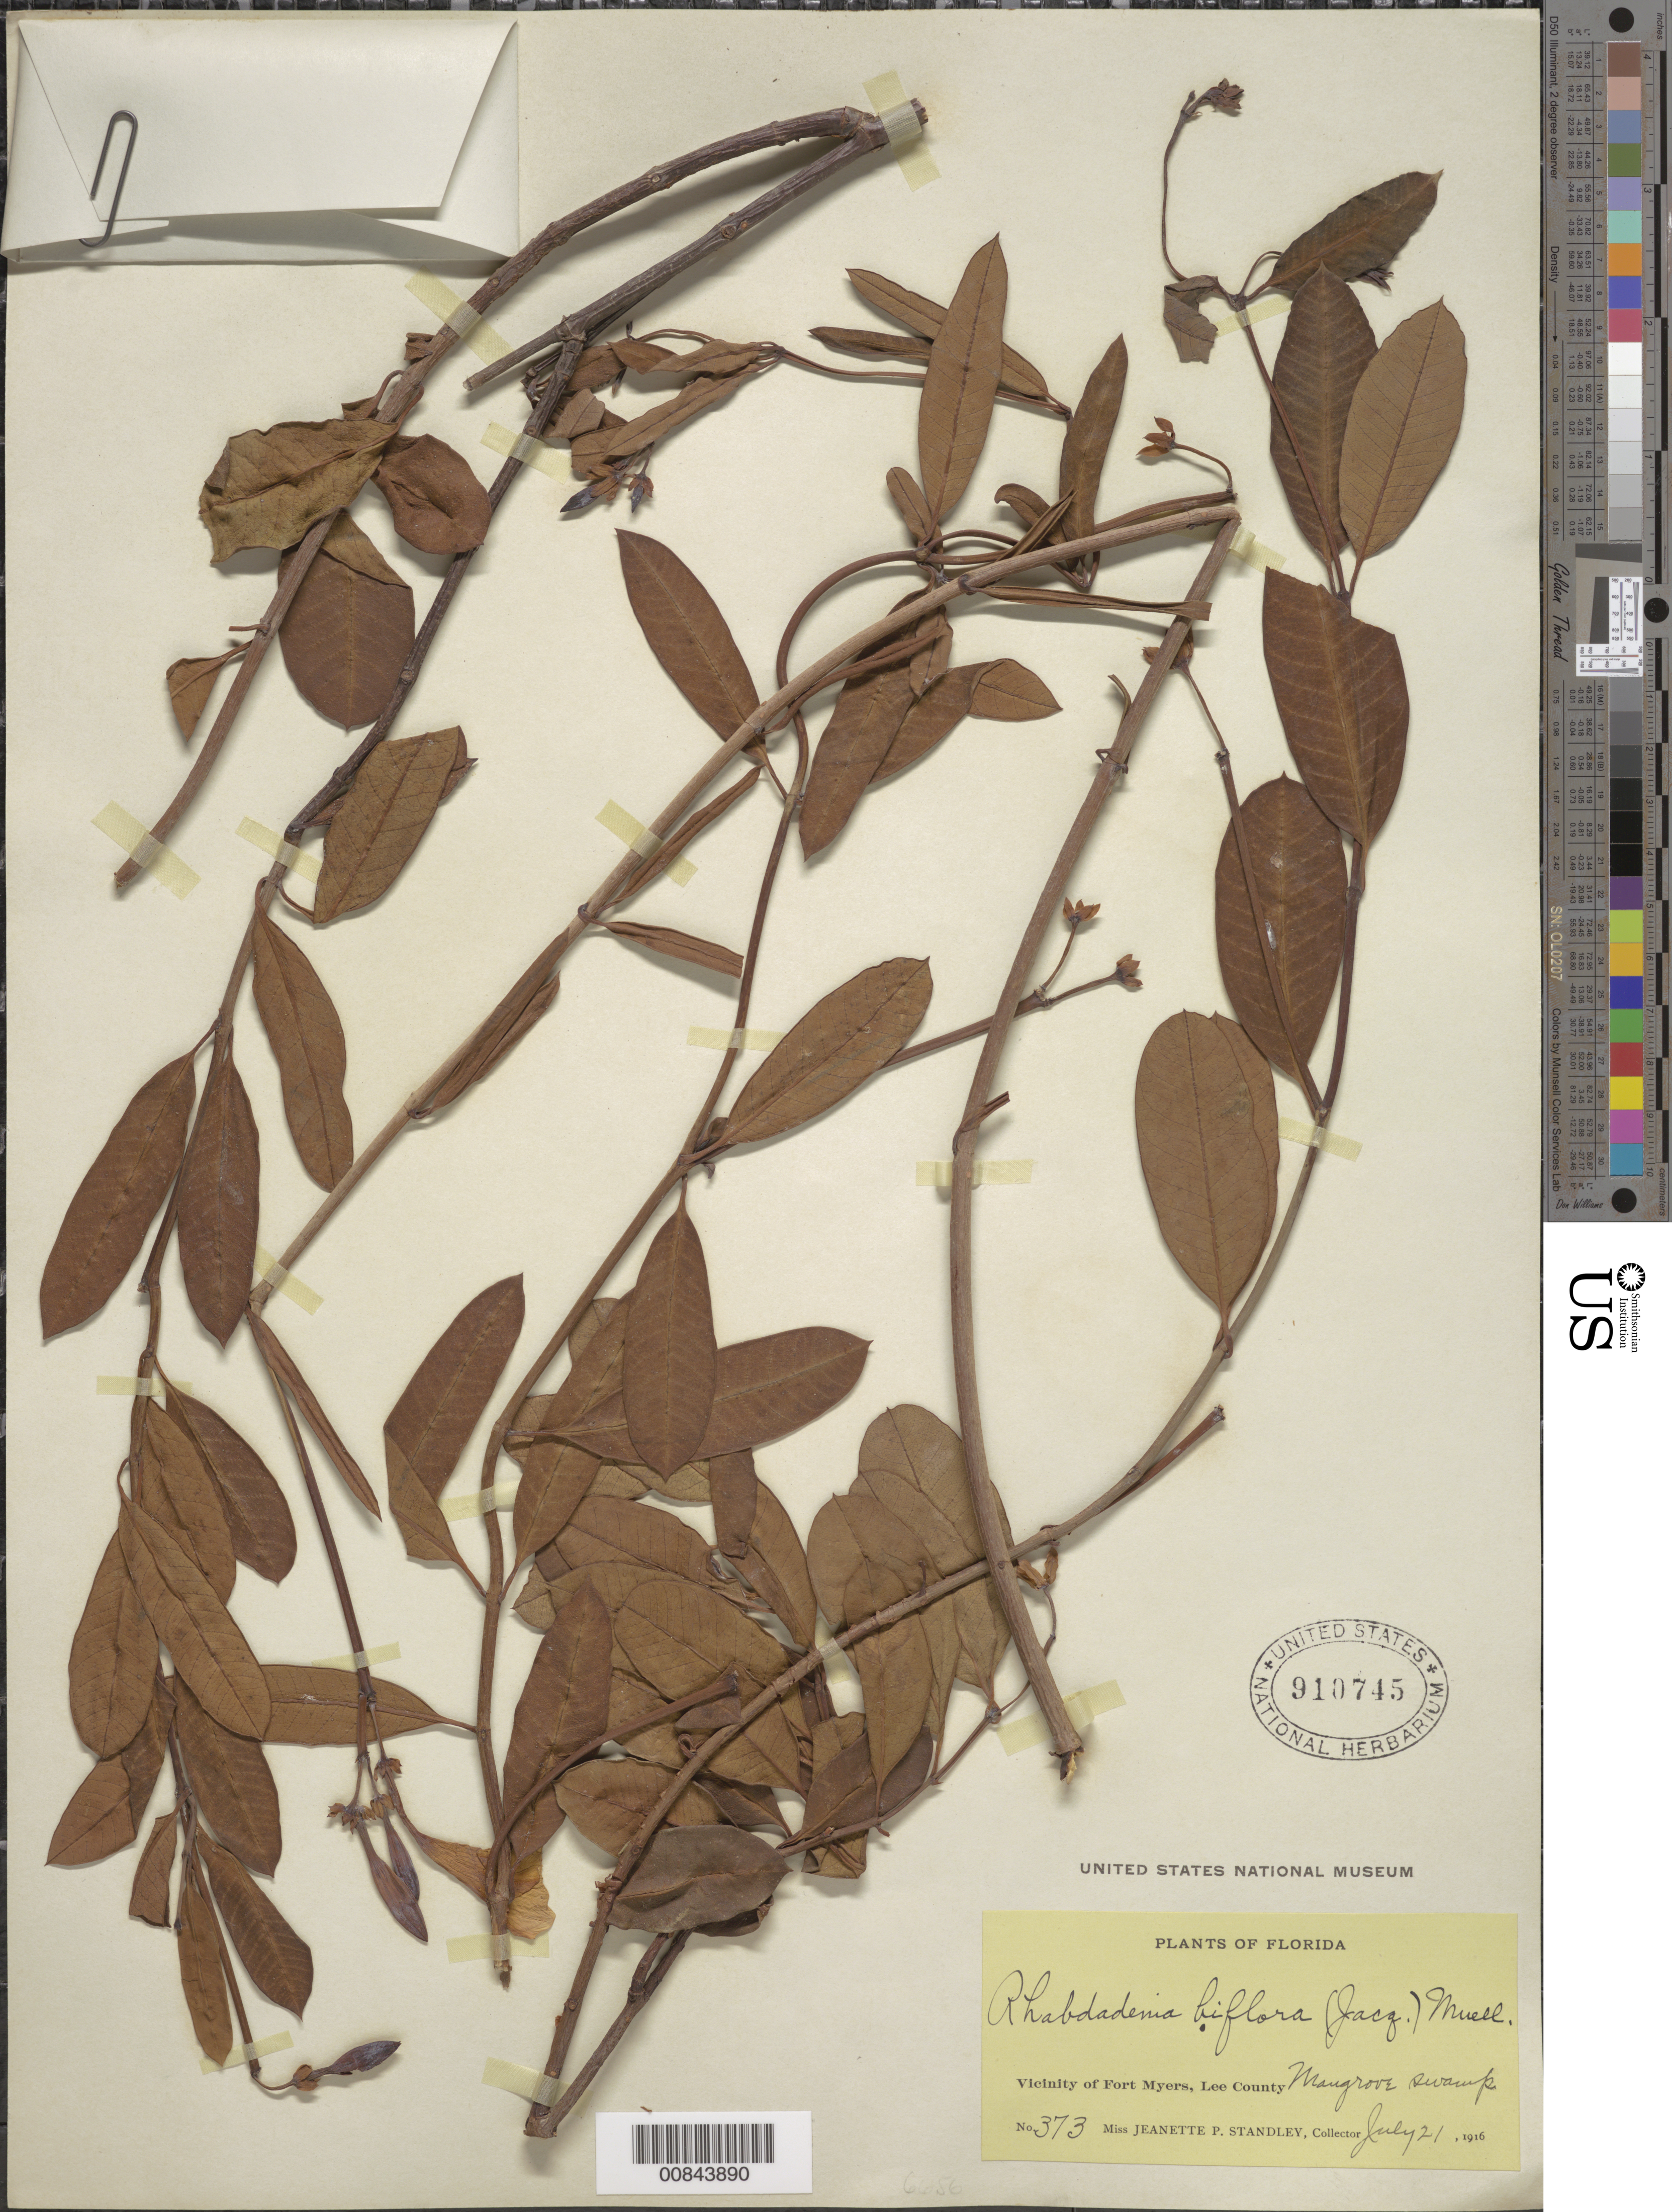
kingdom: Plantae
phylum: Tracheophyta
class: Magnoliopsida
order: Gentianales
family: Apocynaceae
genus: Rhabdadenia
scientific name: Rhabdadenia biflora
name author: (Jacq.) Müll. Arg.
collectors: J. P. Standley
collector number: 373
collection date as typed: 21 Jul 1916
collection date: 1916-07-21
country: United States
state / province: Florida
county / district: Lee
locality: Fort Myers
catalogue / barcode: US 910745